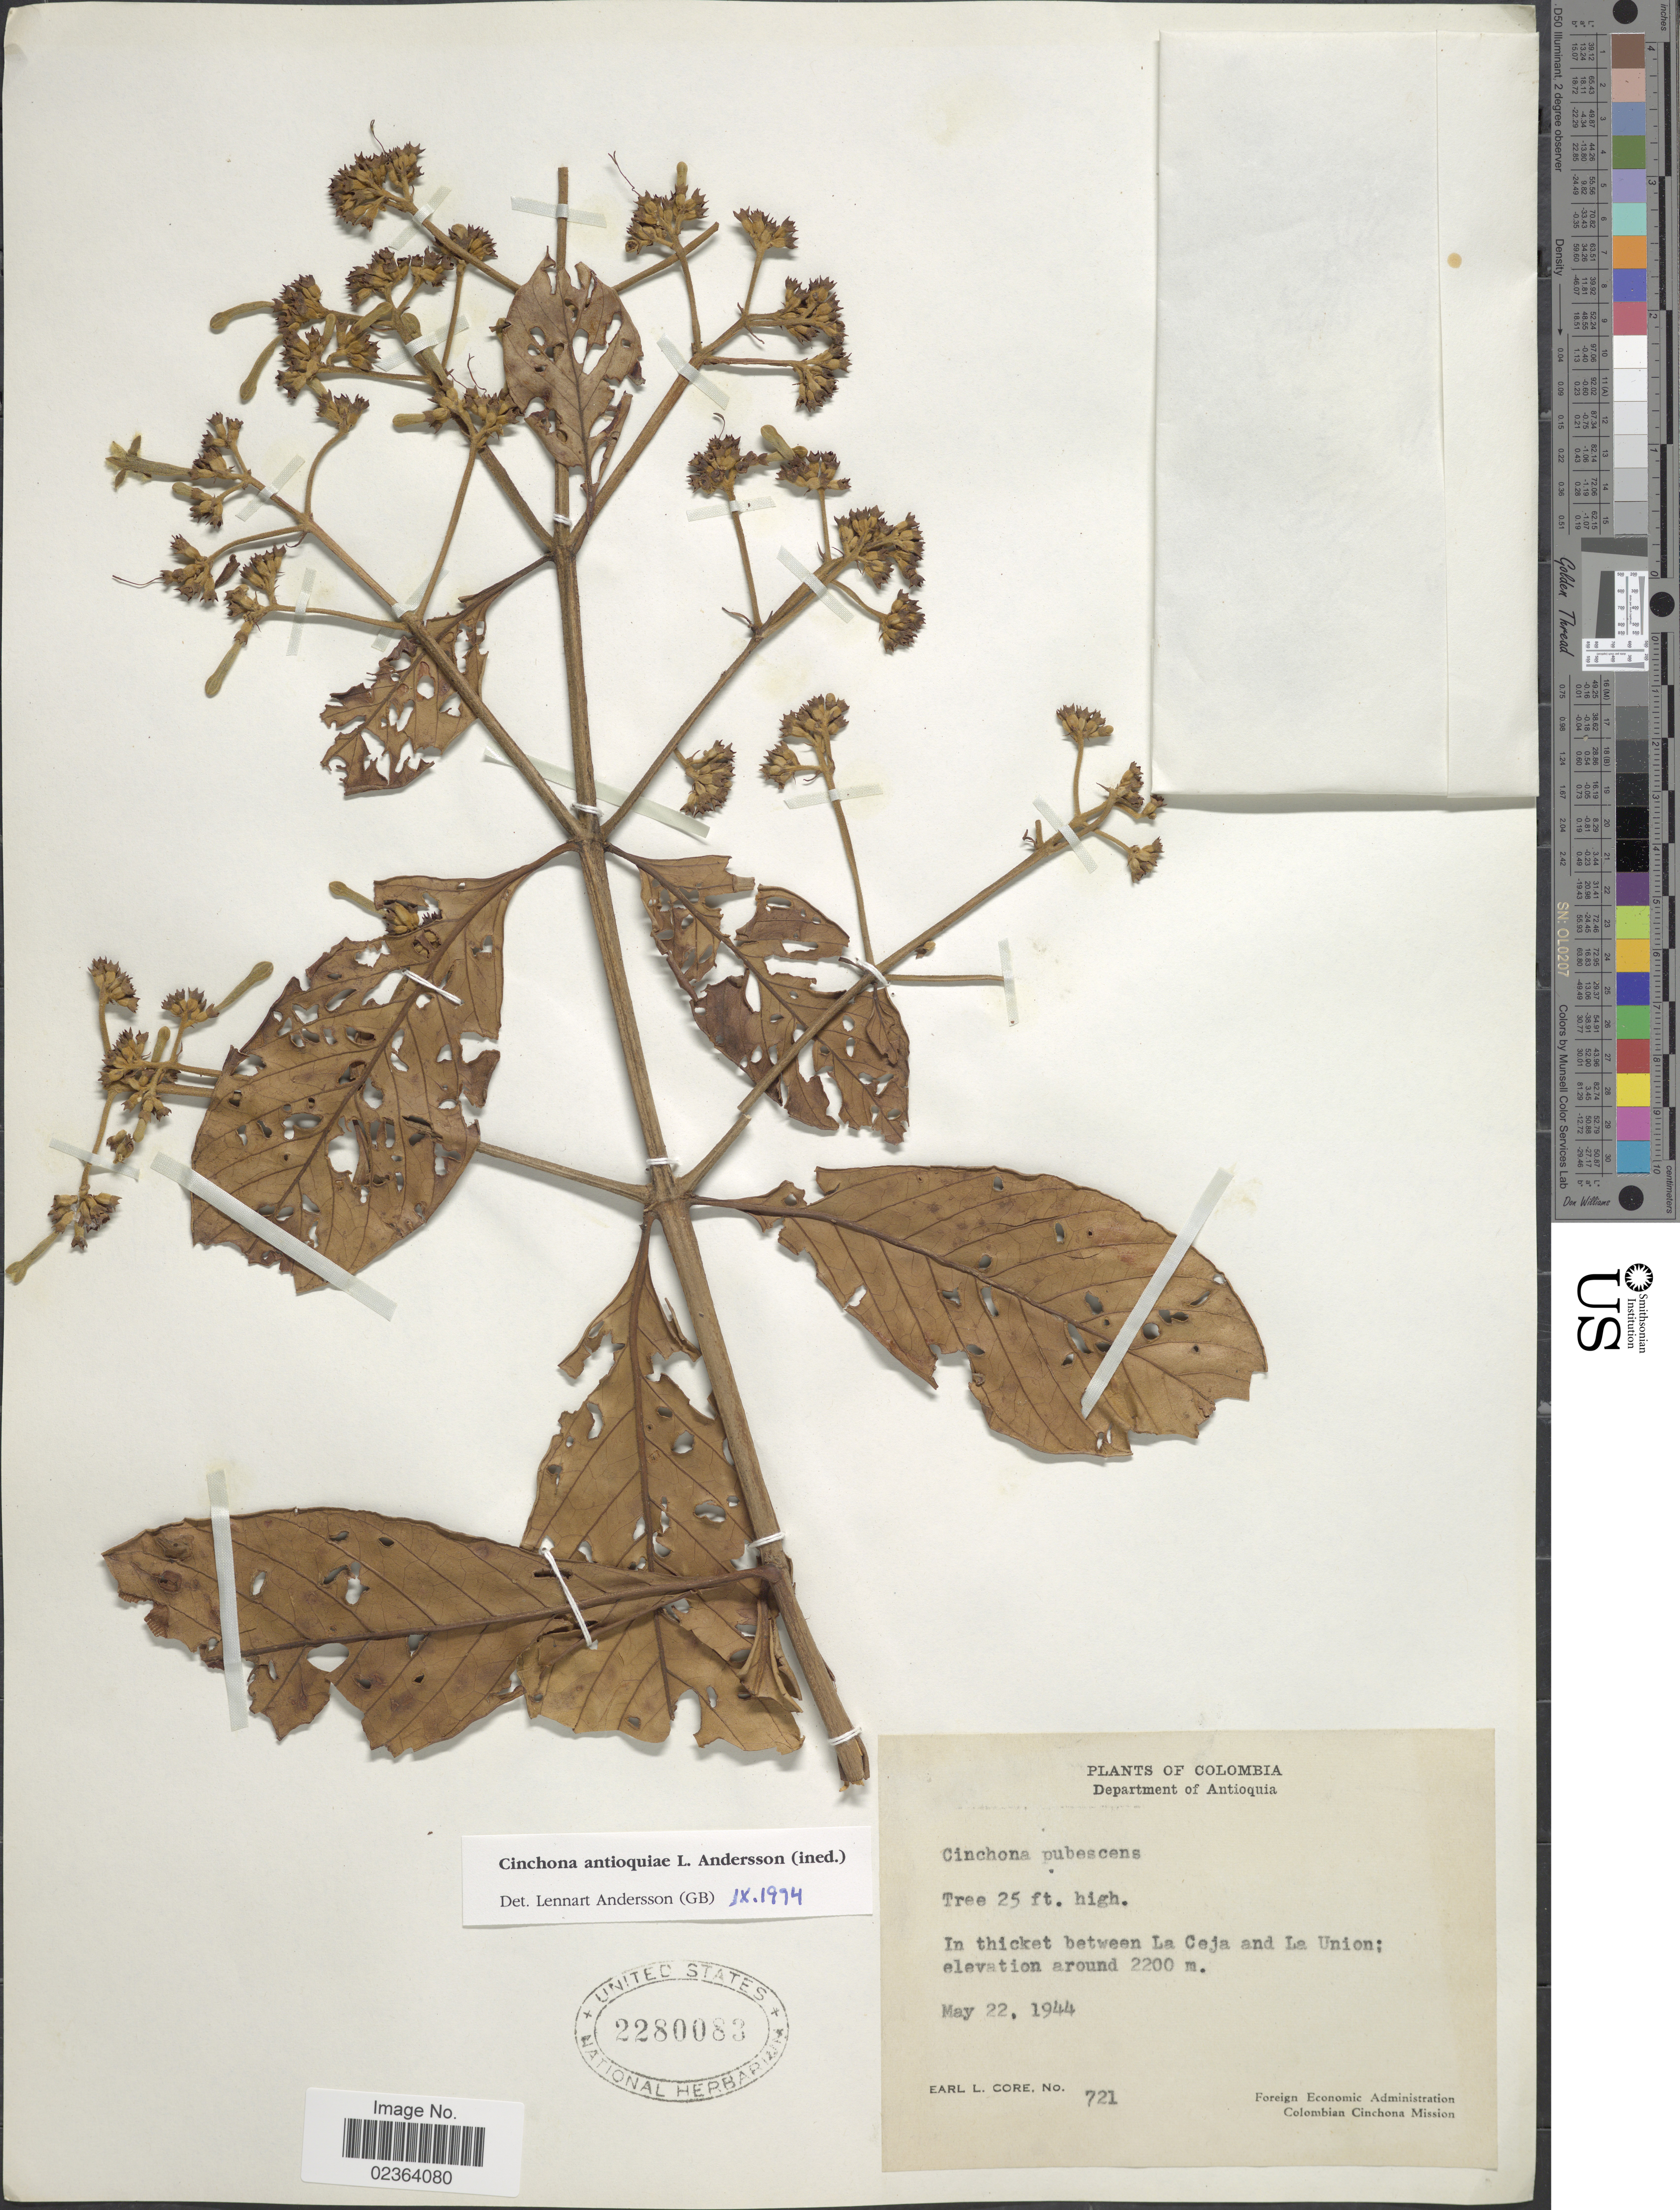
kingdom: Plantae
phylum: Tracheophyta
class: Magnoliopsida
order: Gentianales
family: Rubiaceae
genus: Cinchona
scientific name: Cinchona antioquiae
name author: L. Andersson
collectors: E. L. Core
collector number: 721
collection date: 1944-05-22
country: Colombia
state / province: Antioquia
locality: Department of Antioquia, In thicket between La Ceja and La Union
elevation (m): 2200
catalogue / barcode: US 2280083